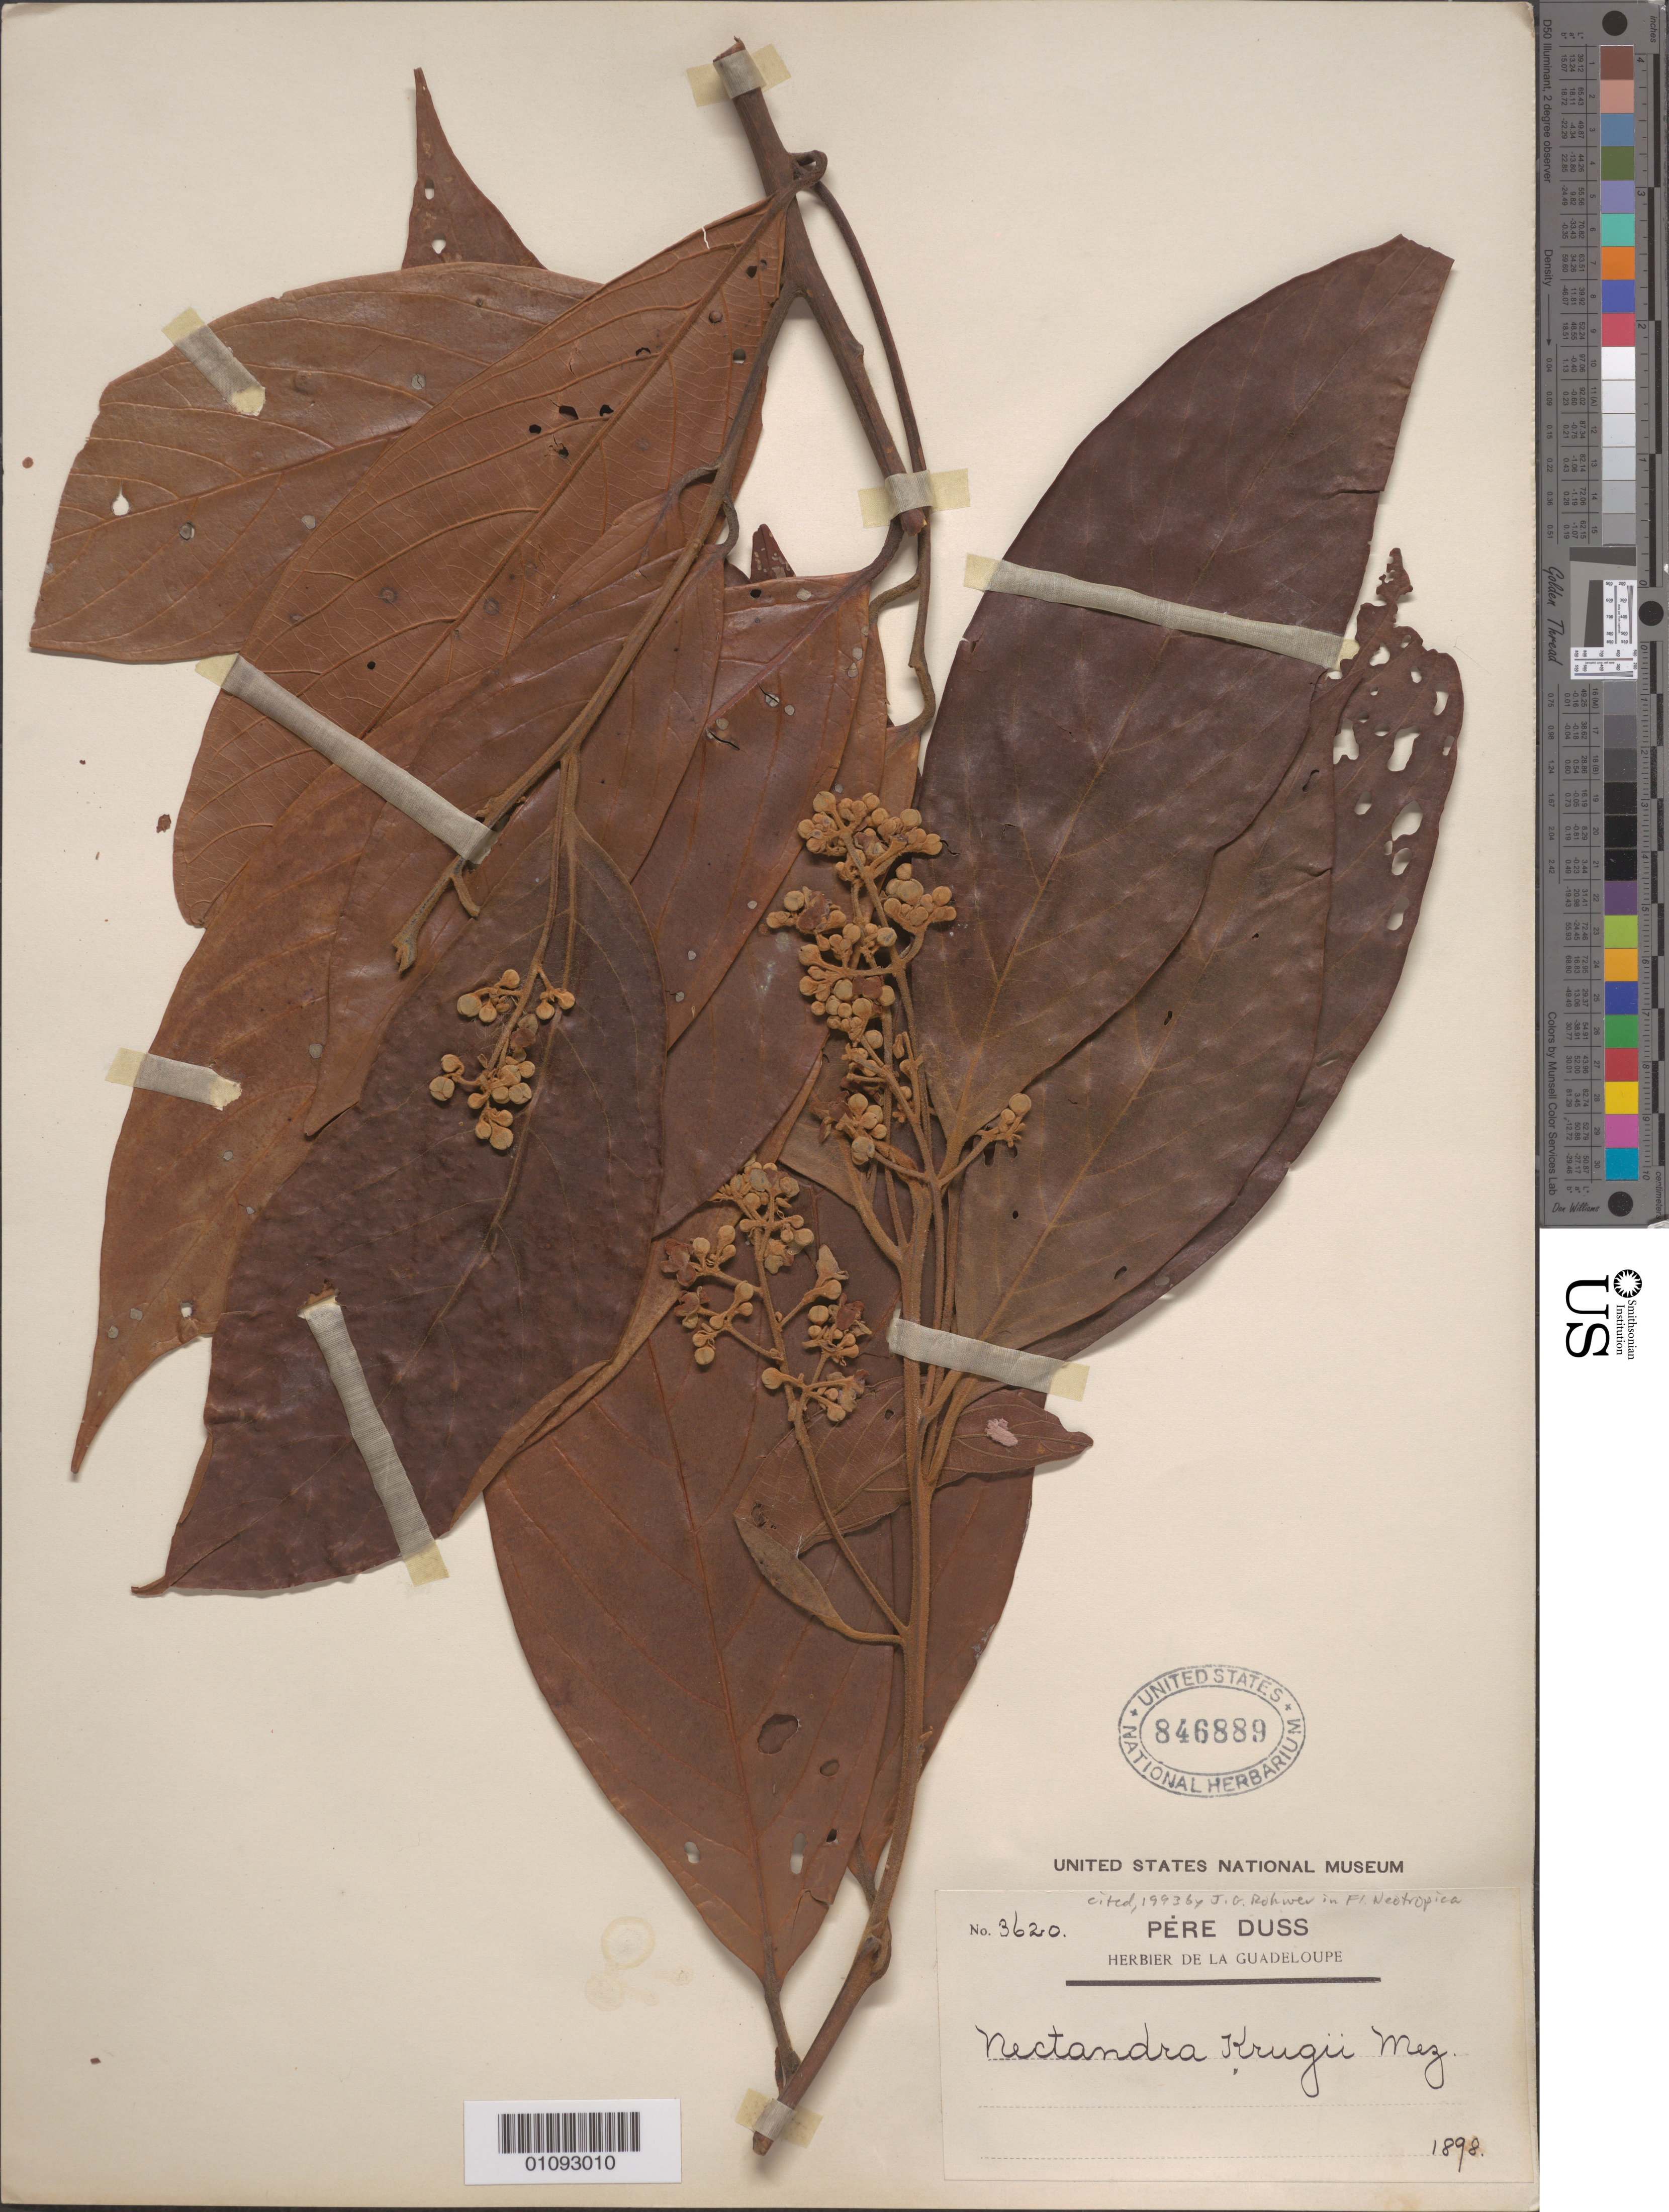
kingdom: Plantae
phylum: Tracheophyta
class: Magnoliopsida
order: Laurales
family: Lauraceae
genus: Nectandra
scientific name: Nectandra krugii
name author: Mez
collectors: Père Duss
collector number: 3620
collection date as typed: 1892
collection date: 1892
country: Guadeloupe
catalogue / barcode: US 846889